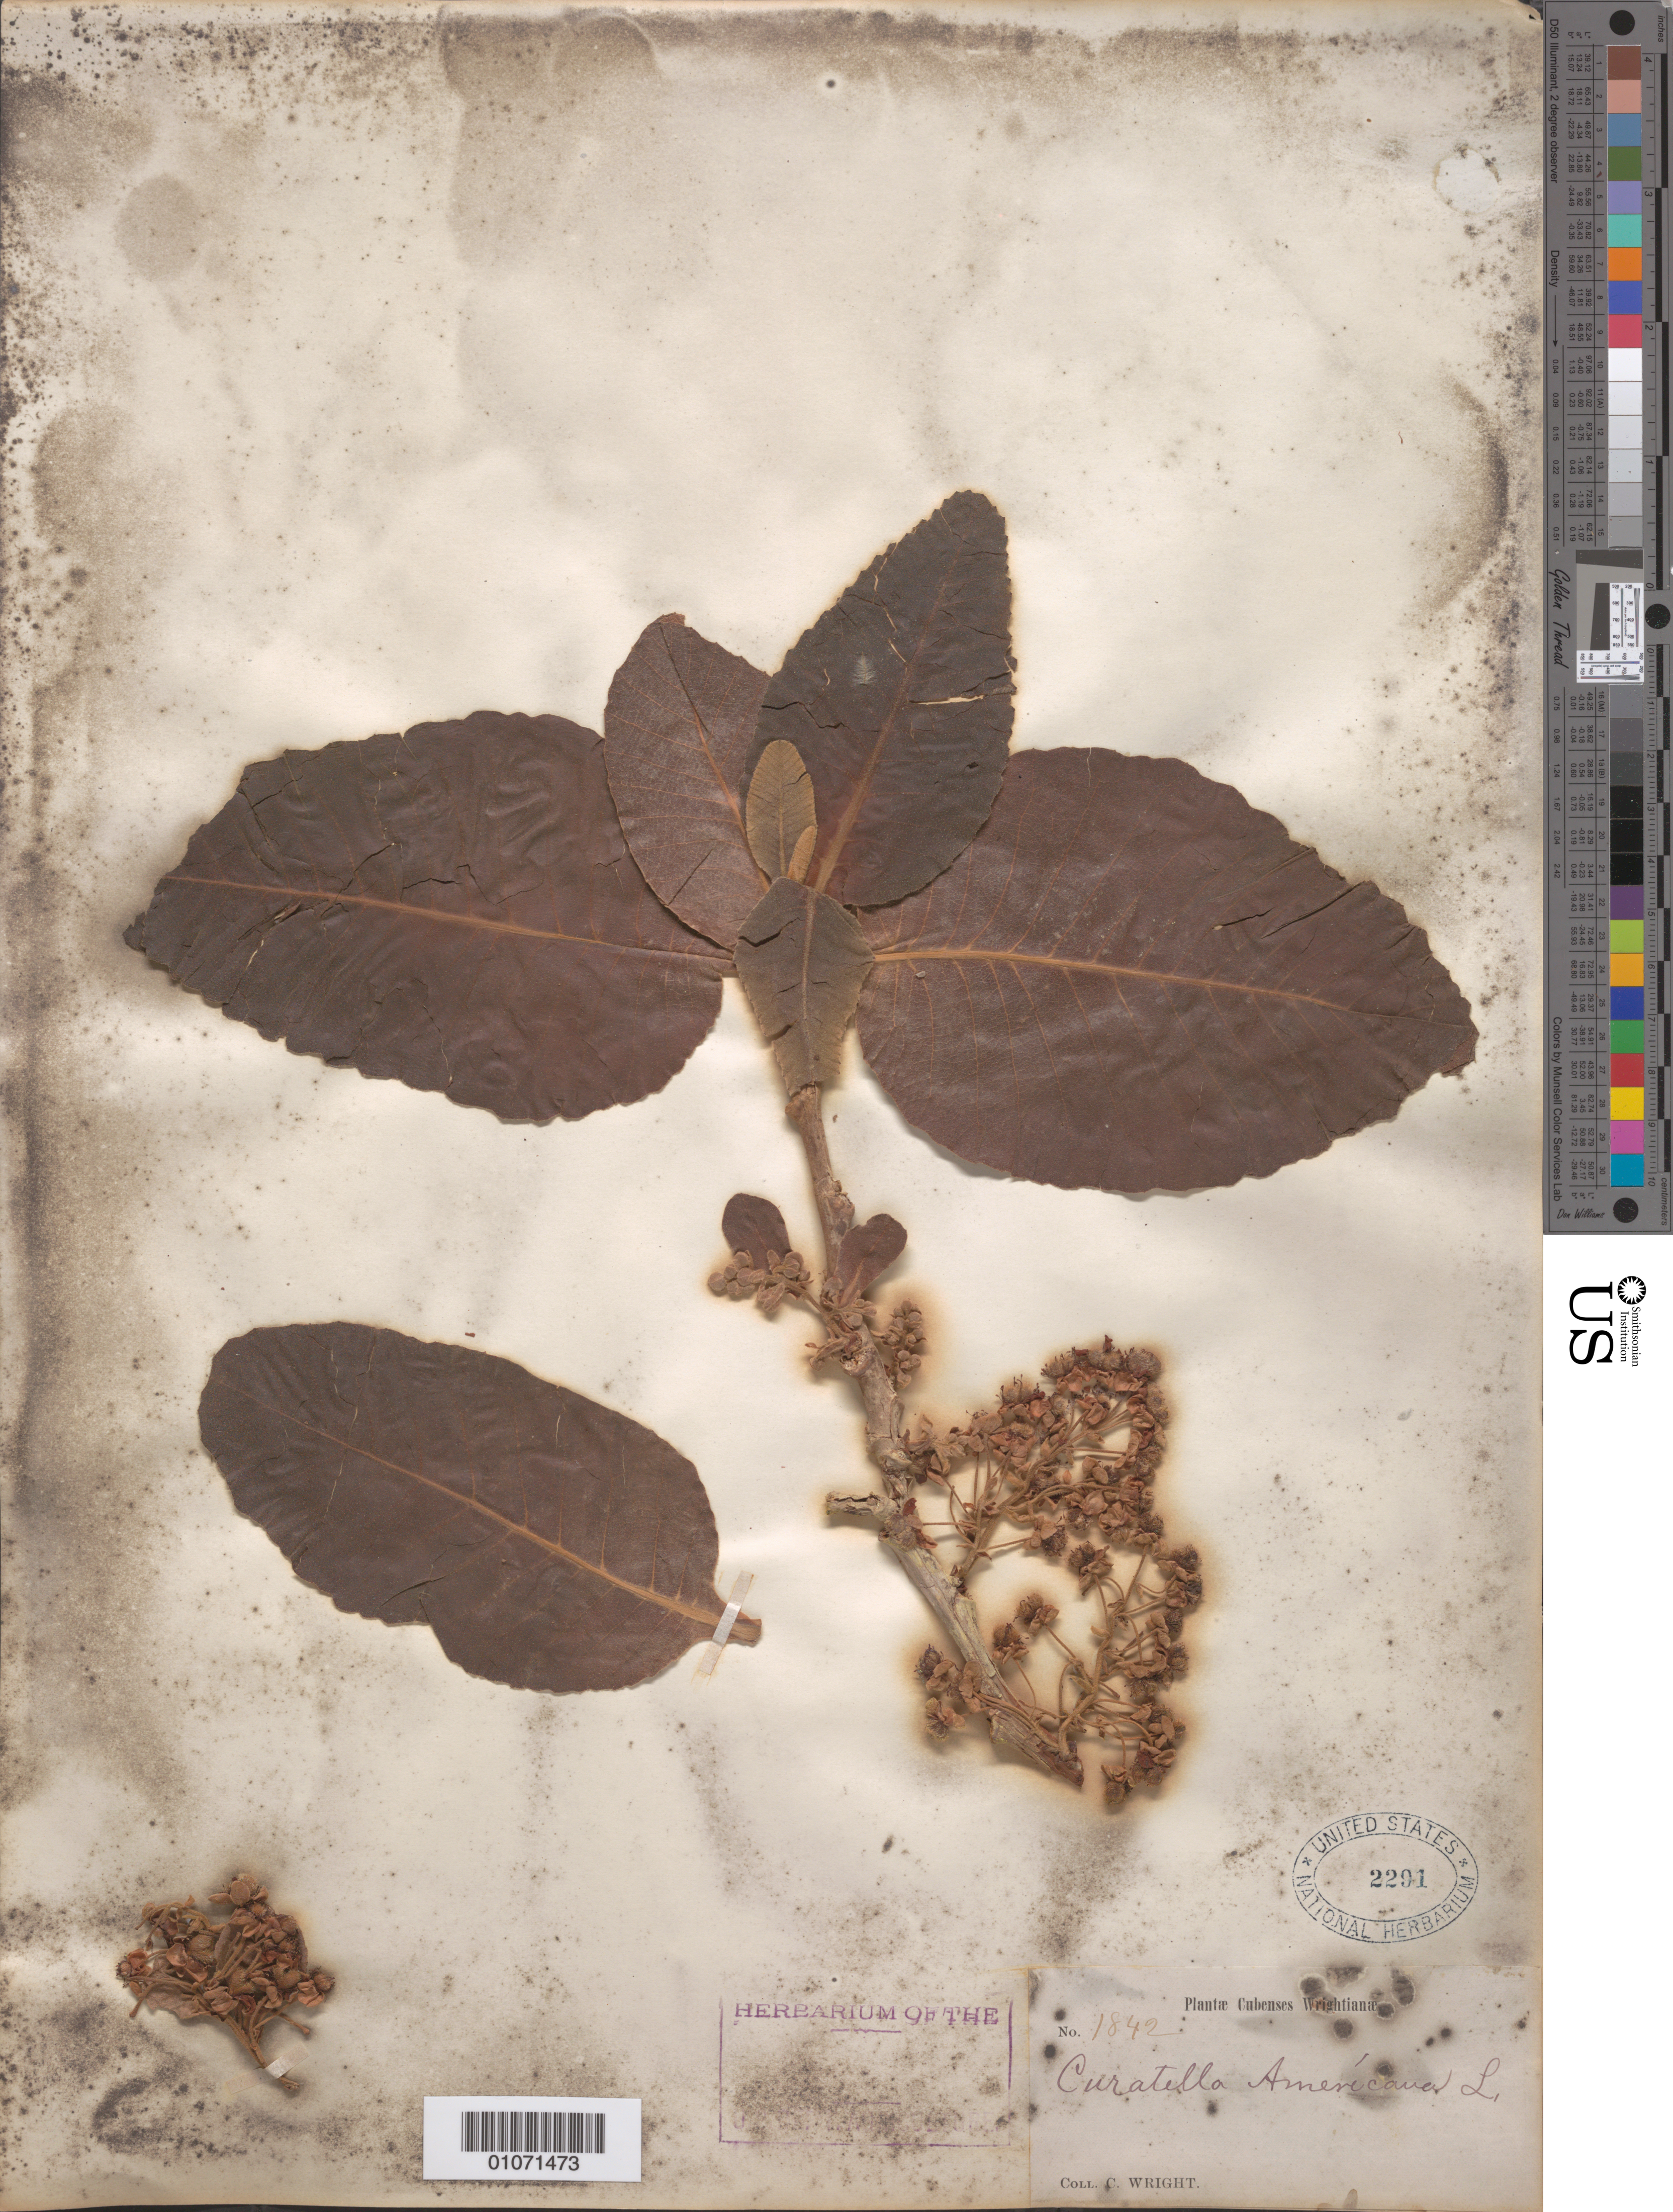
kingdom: Plantae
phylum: Tracheophyta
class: Magnoliopsida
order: Dilleniales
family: Dilleniaceae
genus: Curatella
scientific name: Curatella americana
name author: L.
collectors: C. Wright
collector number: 1842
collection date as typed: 1800 to 1899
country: Cuba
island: Cuba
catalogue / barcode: US 2291